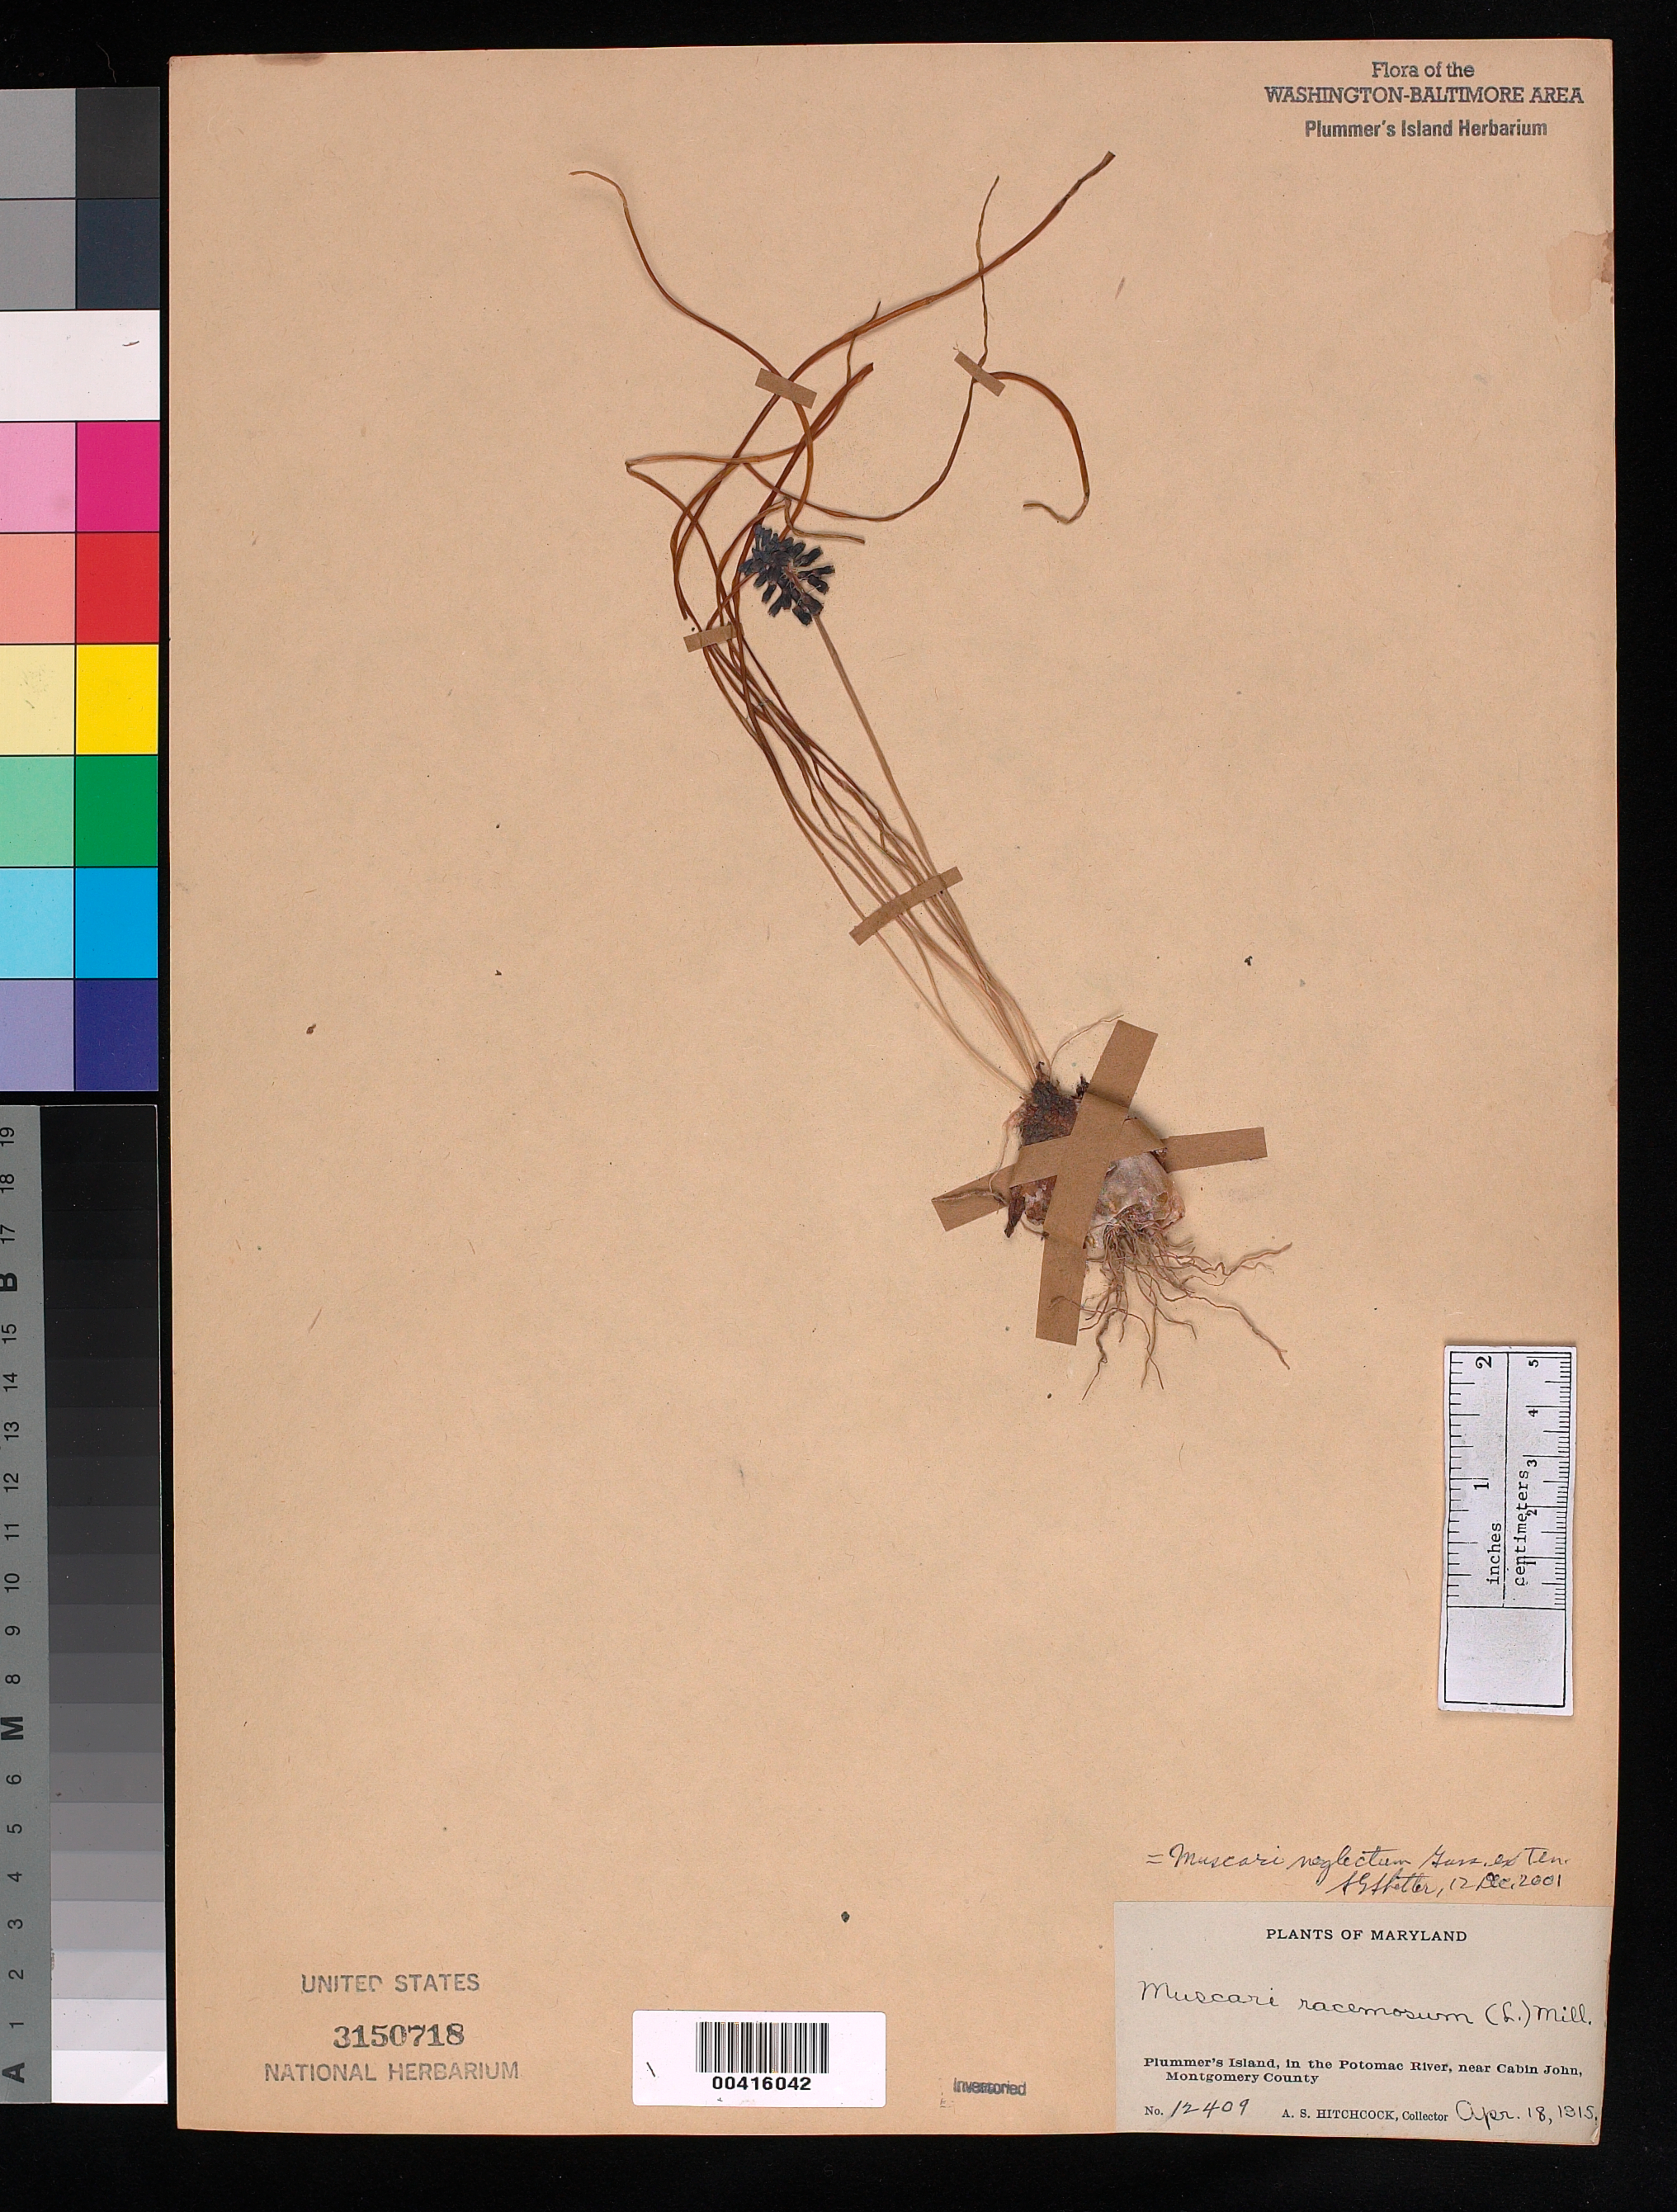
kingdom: Plantae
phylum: Tracheophyta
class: Liliopsida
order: Asparagales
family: Asparagaceae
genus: Muscari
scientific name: Muscari neglectum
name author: Gussone ex Ten.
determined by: Shetler, Stanwyn G., (US), NMNH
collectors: A. S. Hitchcock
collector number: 12409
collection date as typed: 18 Apr 1915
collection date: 1915-04-18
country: United States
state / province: Maryland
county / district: Montgomery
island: Plummers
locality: Plummer's Island C. & O. Canal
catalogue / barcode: US 3150718